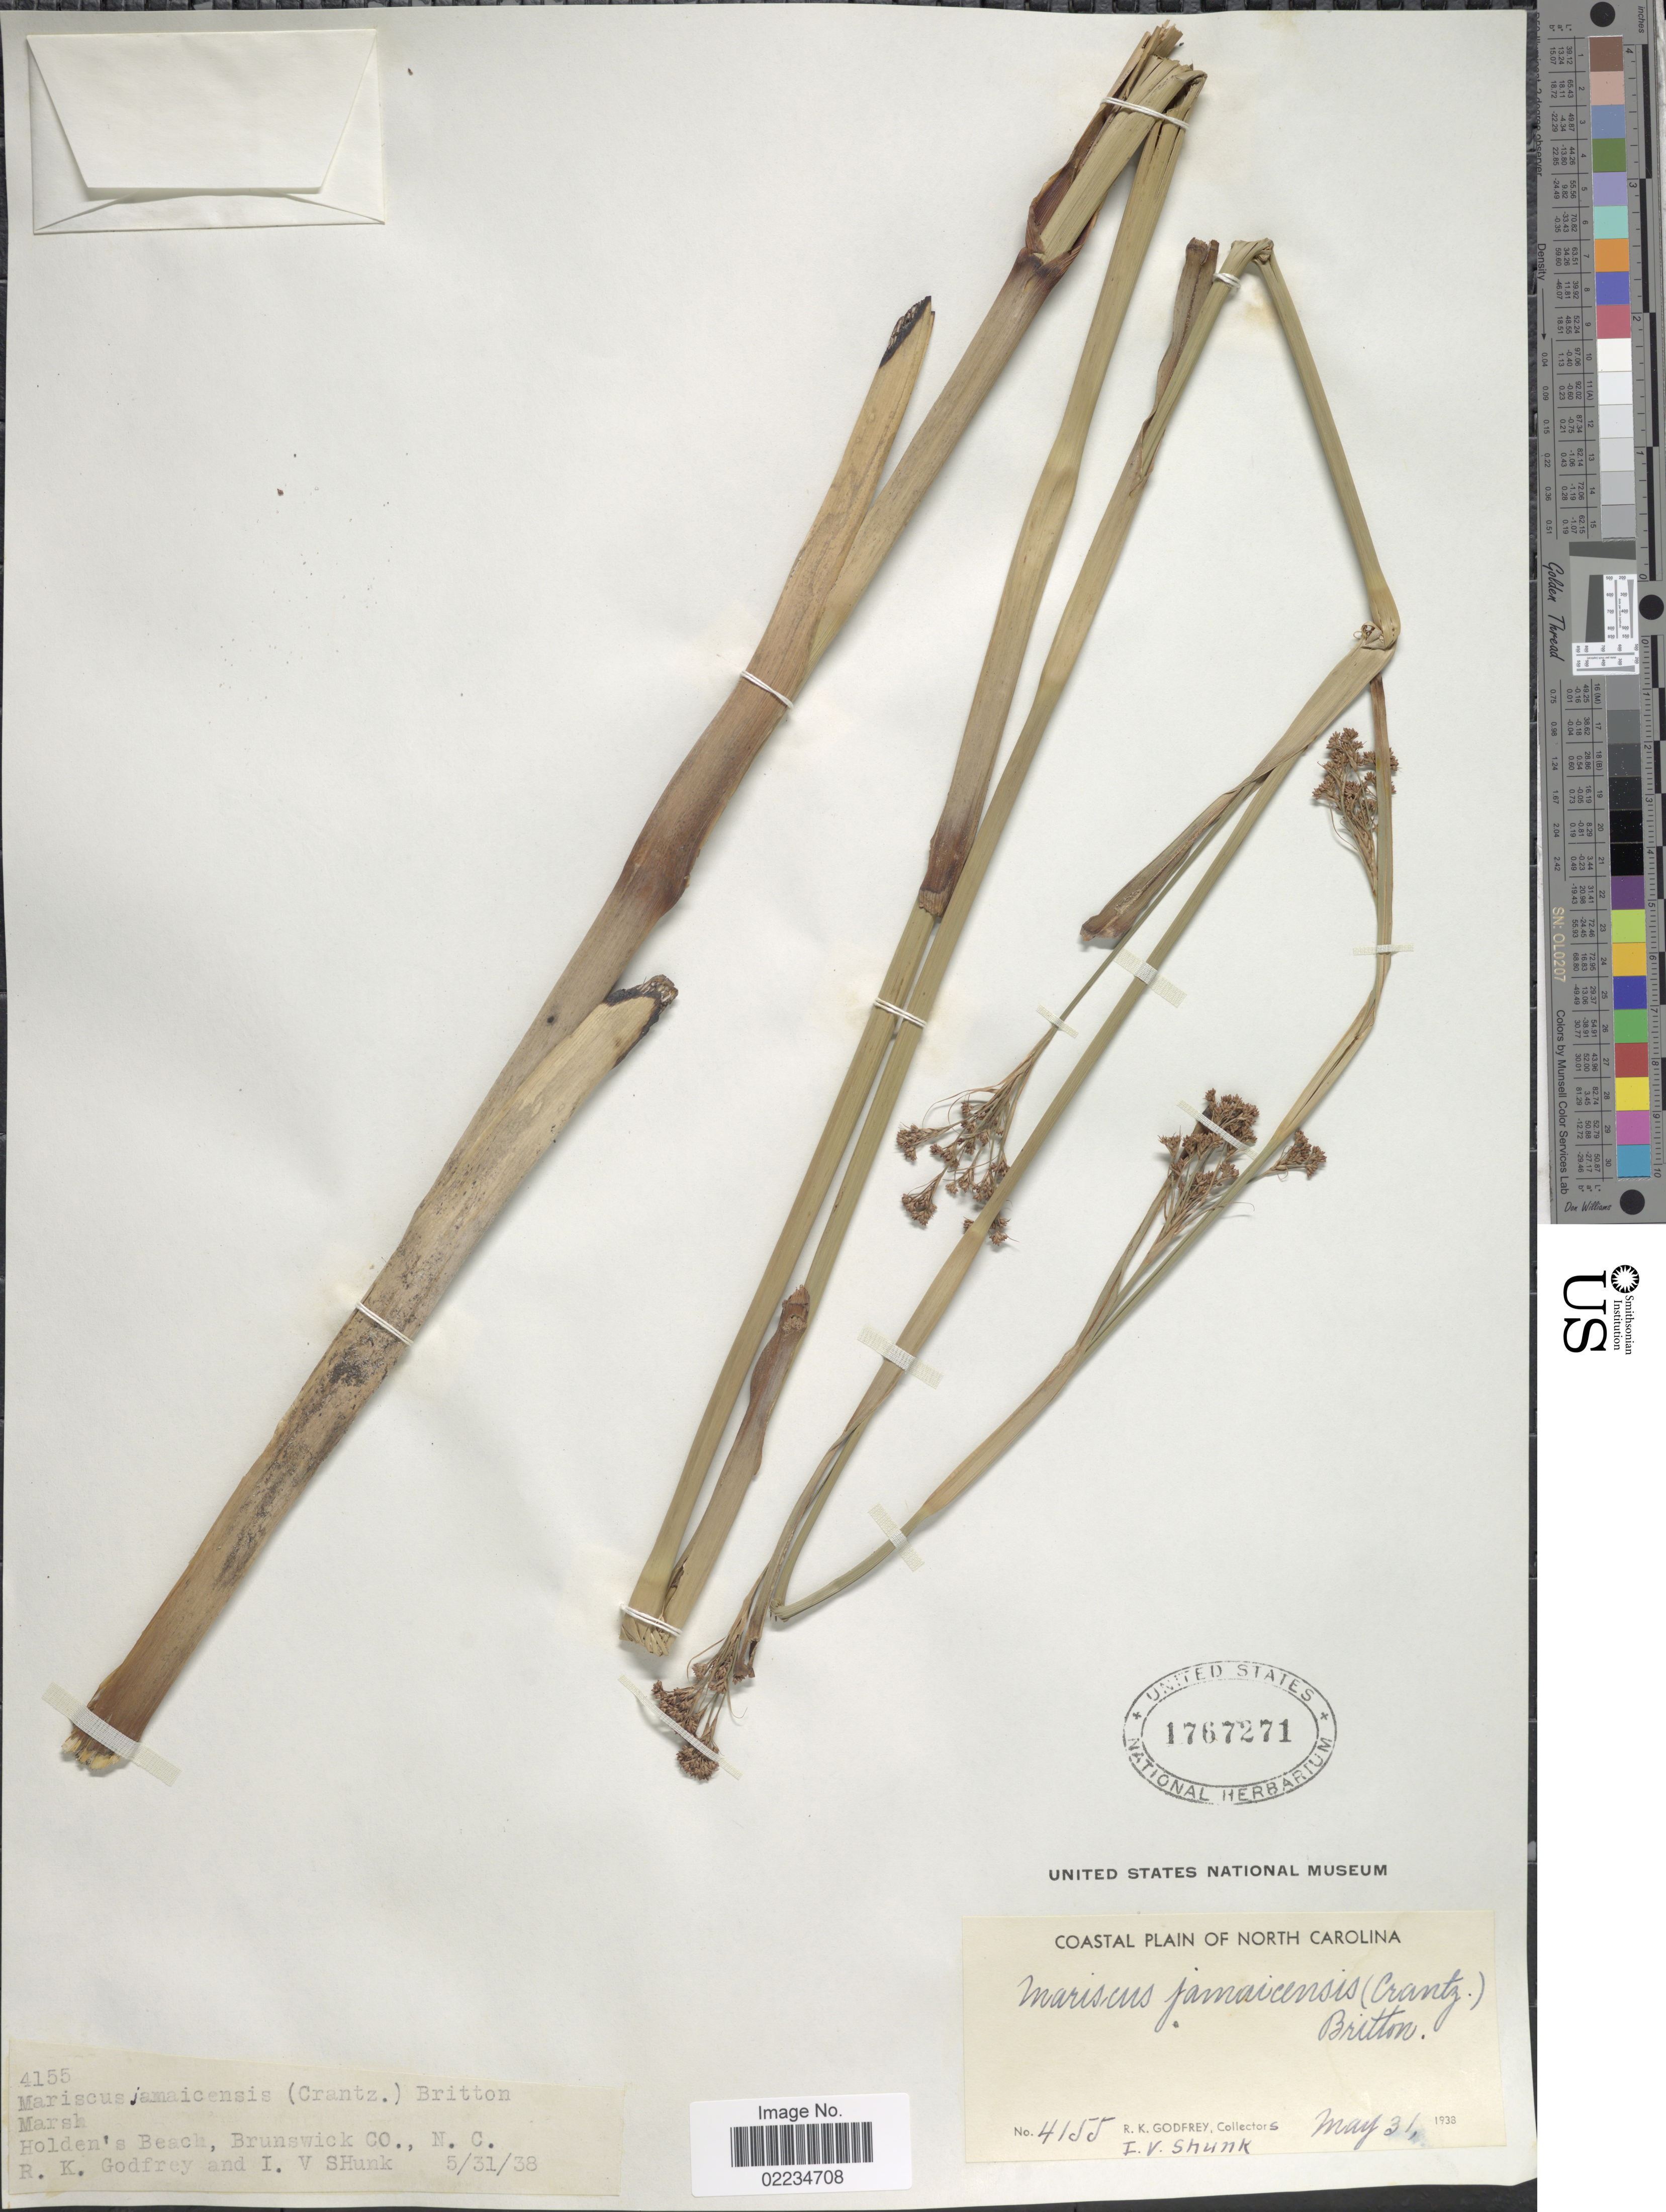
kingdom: Plantae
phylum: Tracheophyta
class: Liliopsida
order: Poales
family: Cyperaceae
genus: Cladium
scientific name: Cladium jamaicense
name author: Crantz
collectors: R. K. Godfrey & I. Shunk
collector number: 4155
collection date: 1938-05-31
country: United States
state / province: North Carolina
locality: Coastal Plain of North Carolina, Marsh, Holden's beach, Brunswick Co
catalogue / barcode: US 1767271